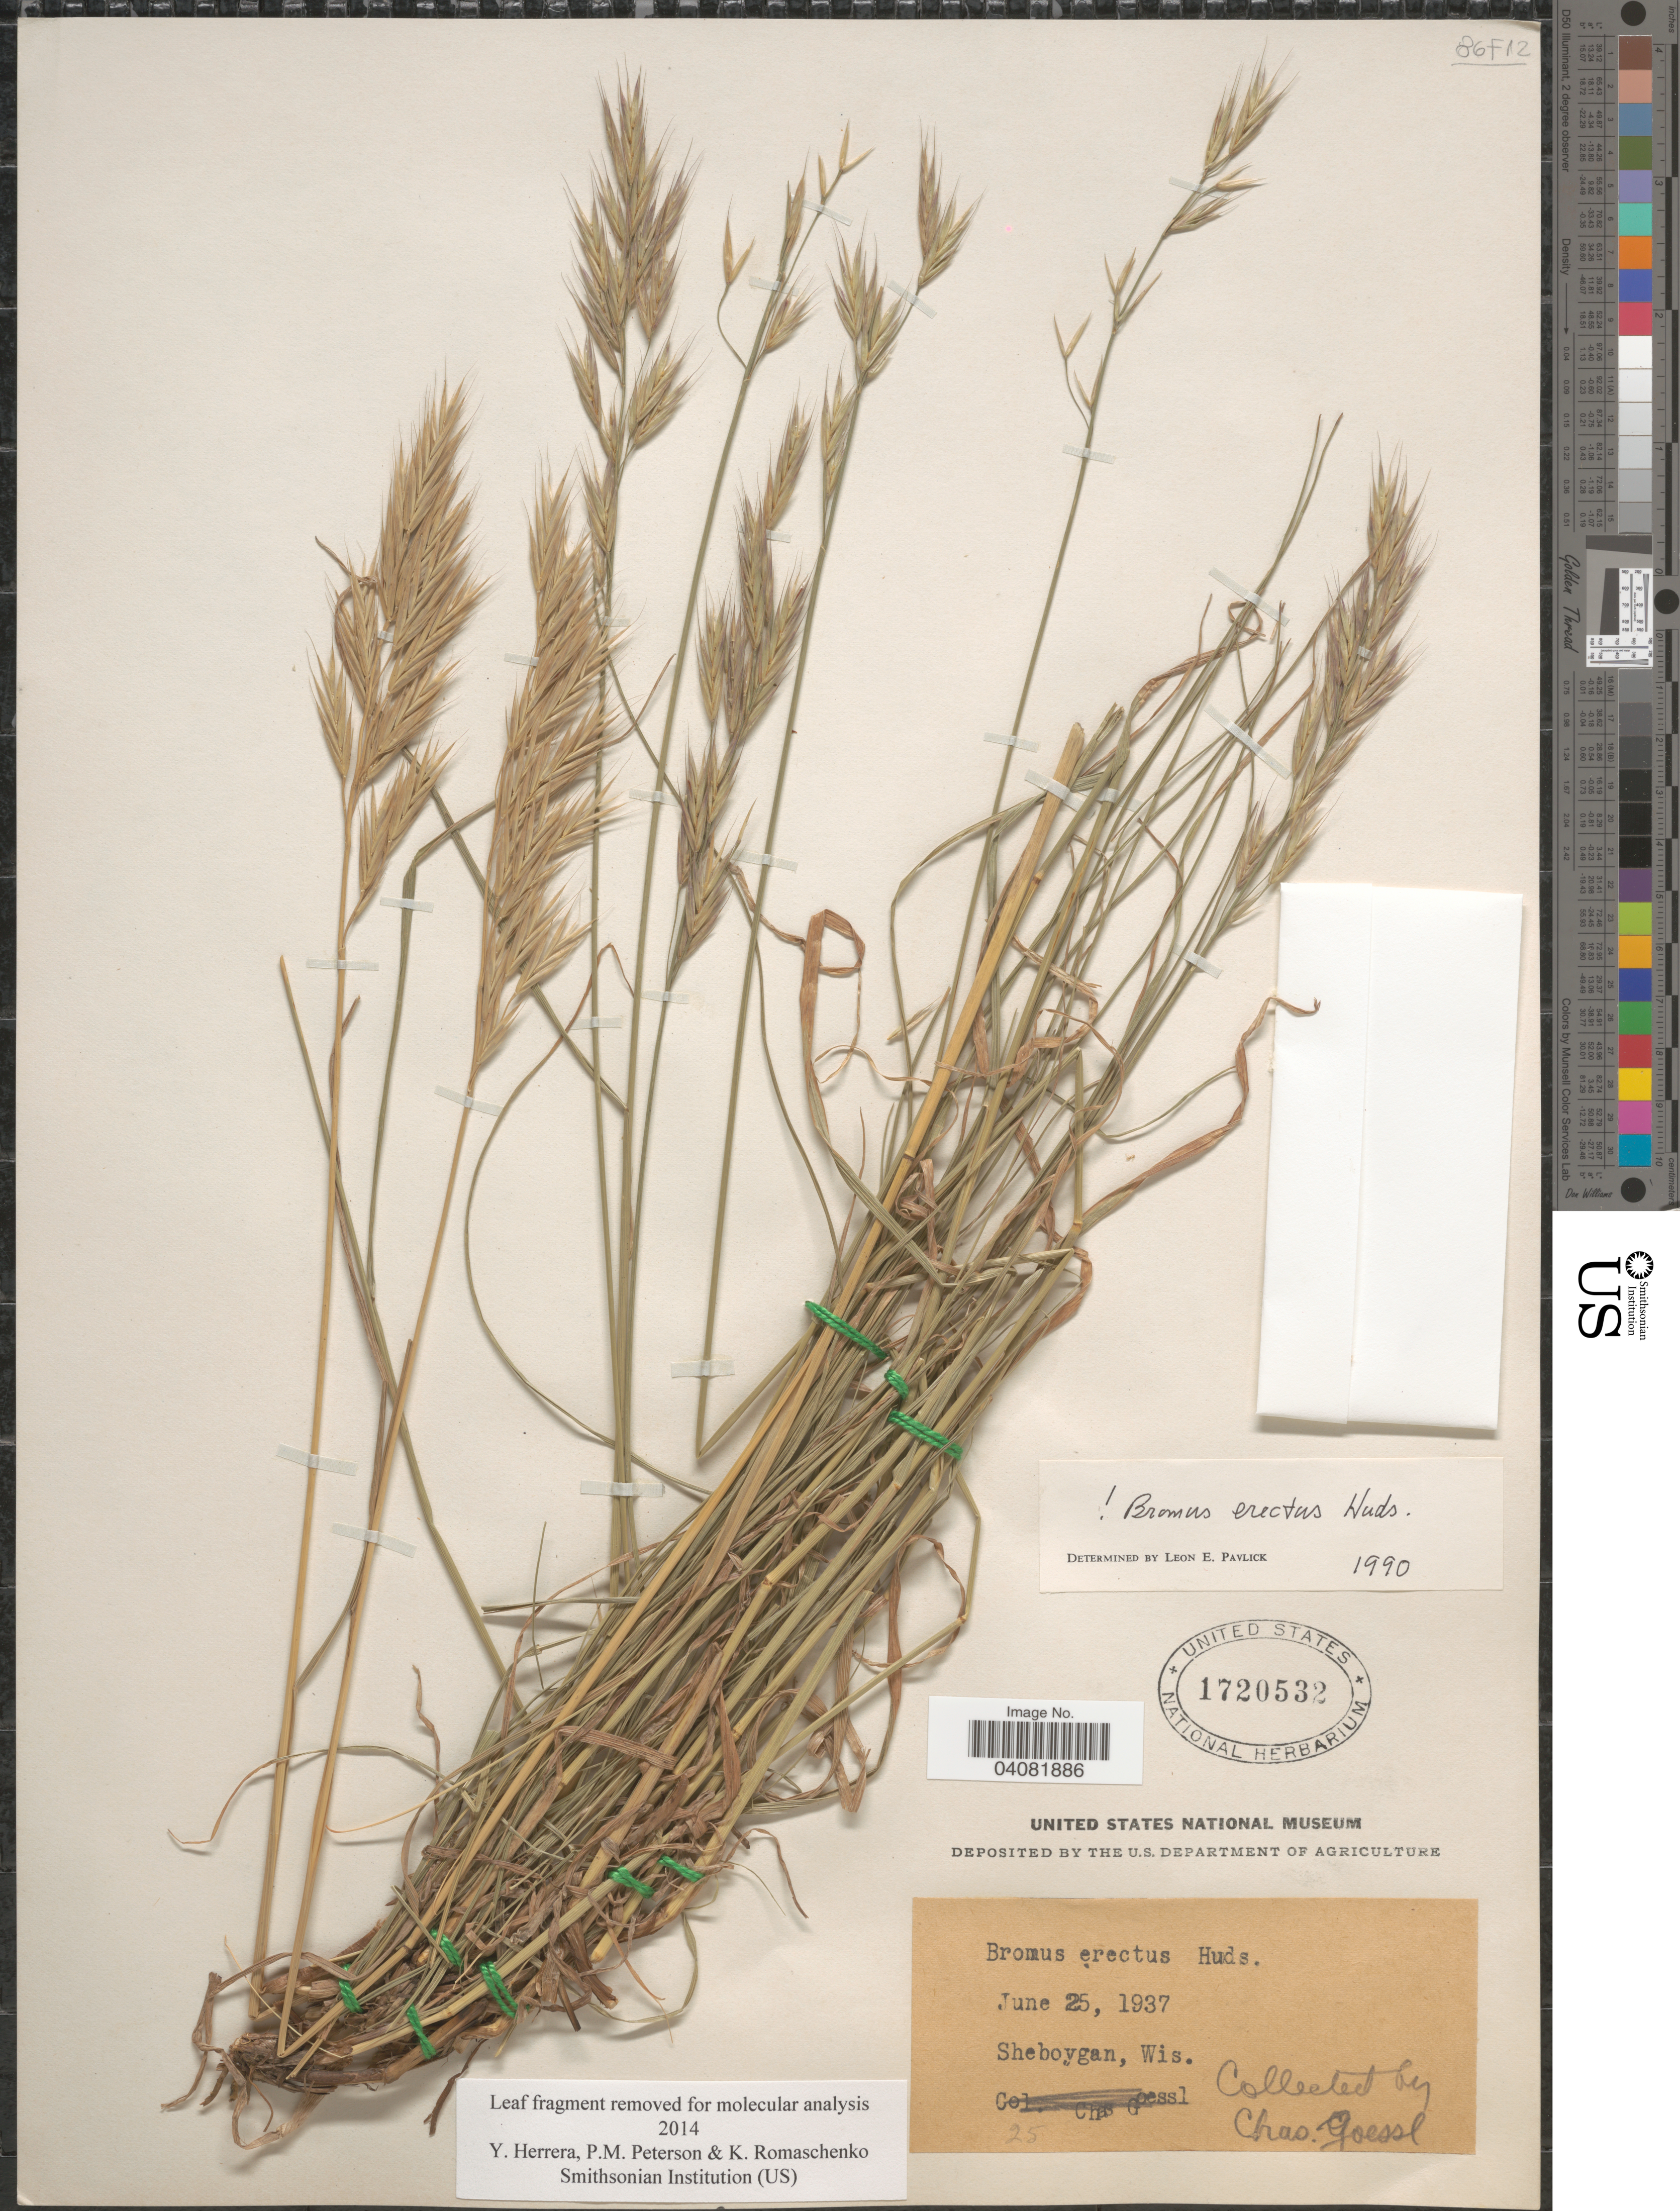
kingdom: Plantae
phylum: Tracheophyta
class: Liliopsida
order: Poales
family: Poaceae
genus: Bromus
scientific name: Bromus erectus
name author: Huds.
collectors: C. Goessl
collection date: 1937-06-25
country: United States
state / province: Wisconsin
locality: Sheboygan.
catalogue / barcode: US 1720532